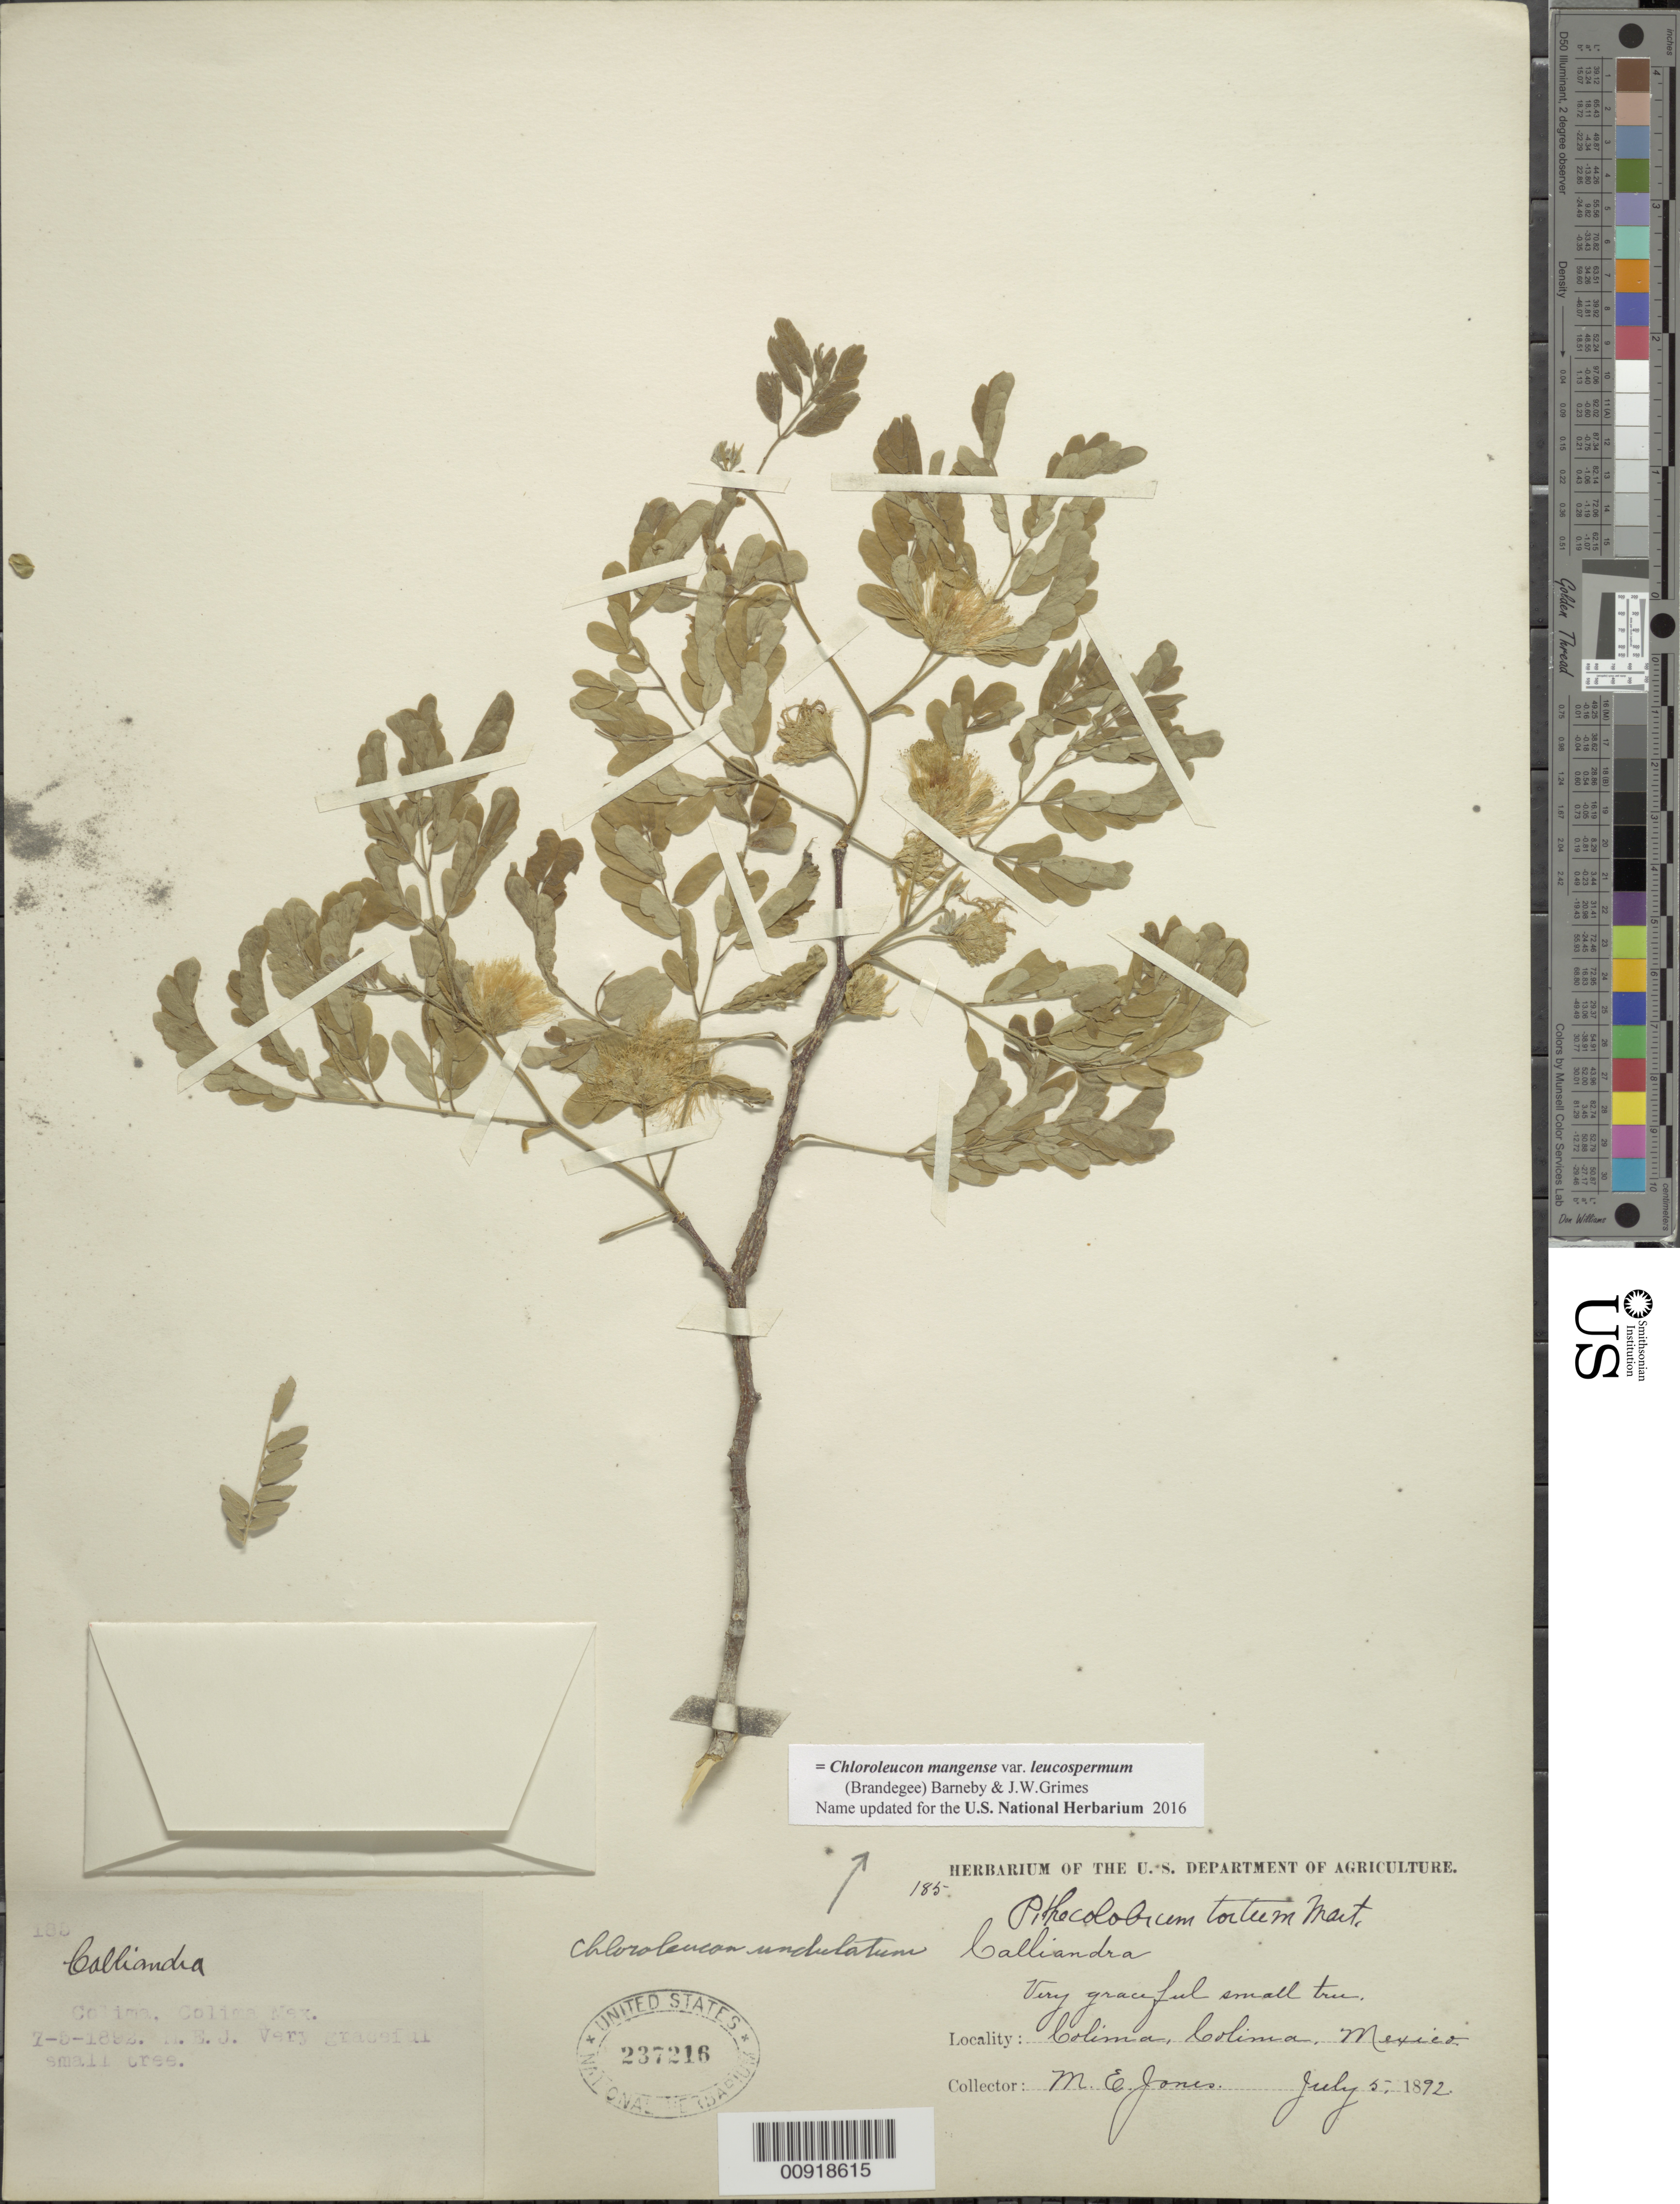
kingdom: Plantae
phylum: Tracheophyta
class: Magnoliopsida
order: Fabales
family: Fabaceae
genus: Chloroleucon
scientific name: Chloroleucon mangense var. leucospermum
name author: (Brandegee) Barneby & J.W. Grimes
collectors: M. E. Jones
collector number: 185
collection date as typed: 05 Jul 1892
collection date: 1892-07-05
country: Mexico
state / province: Colima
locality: Colima, Colima.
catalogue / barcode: US 237216